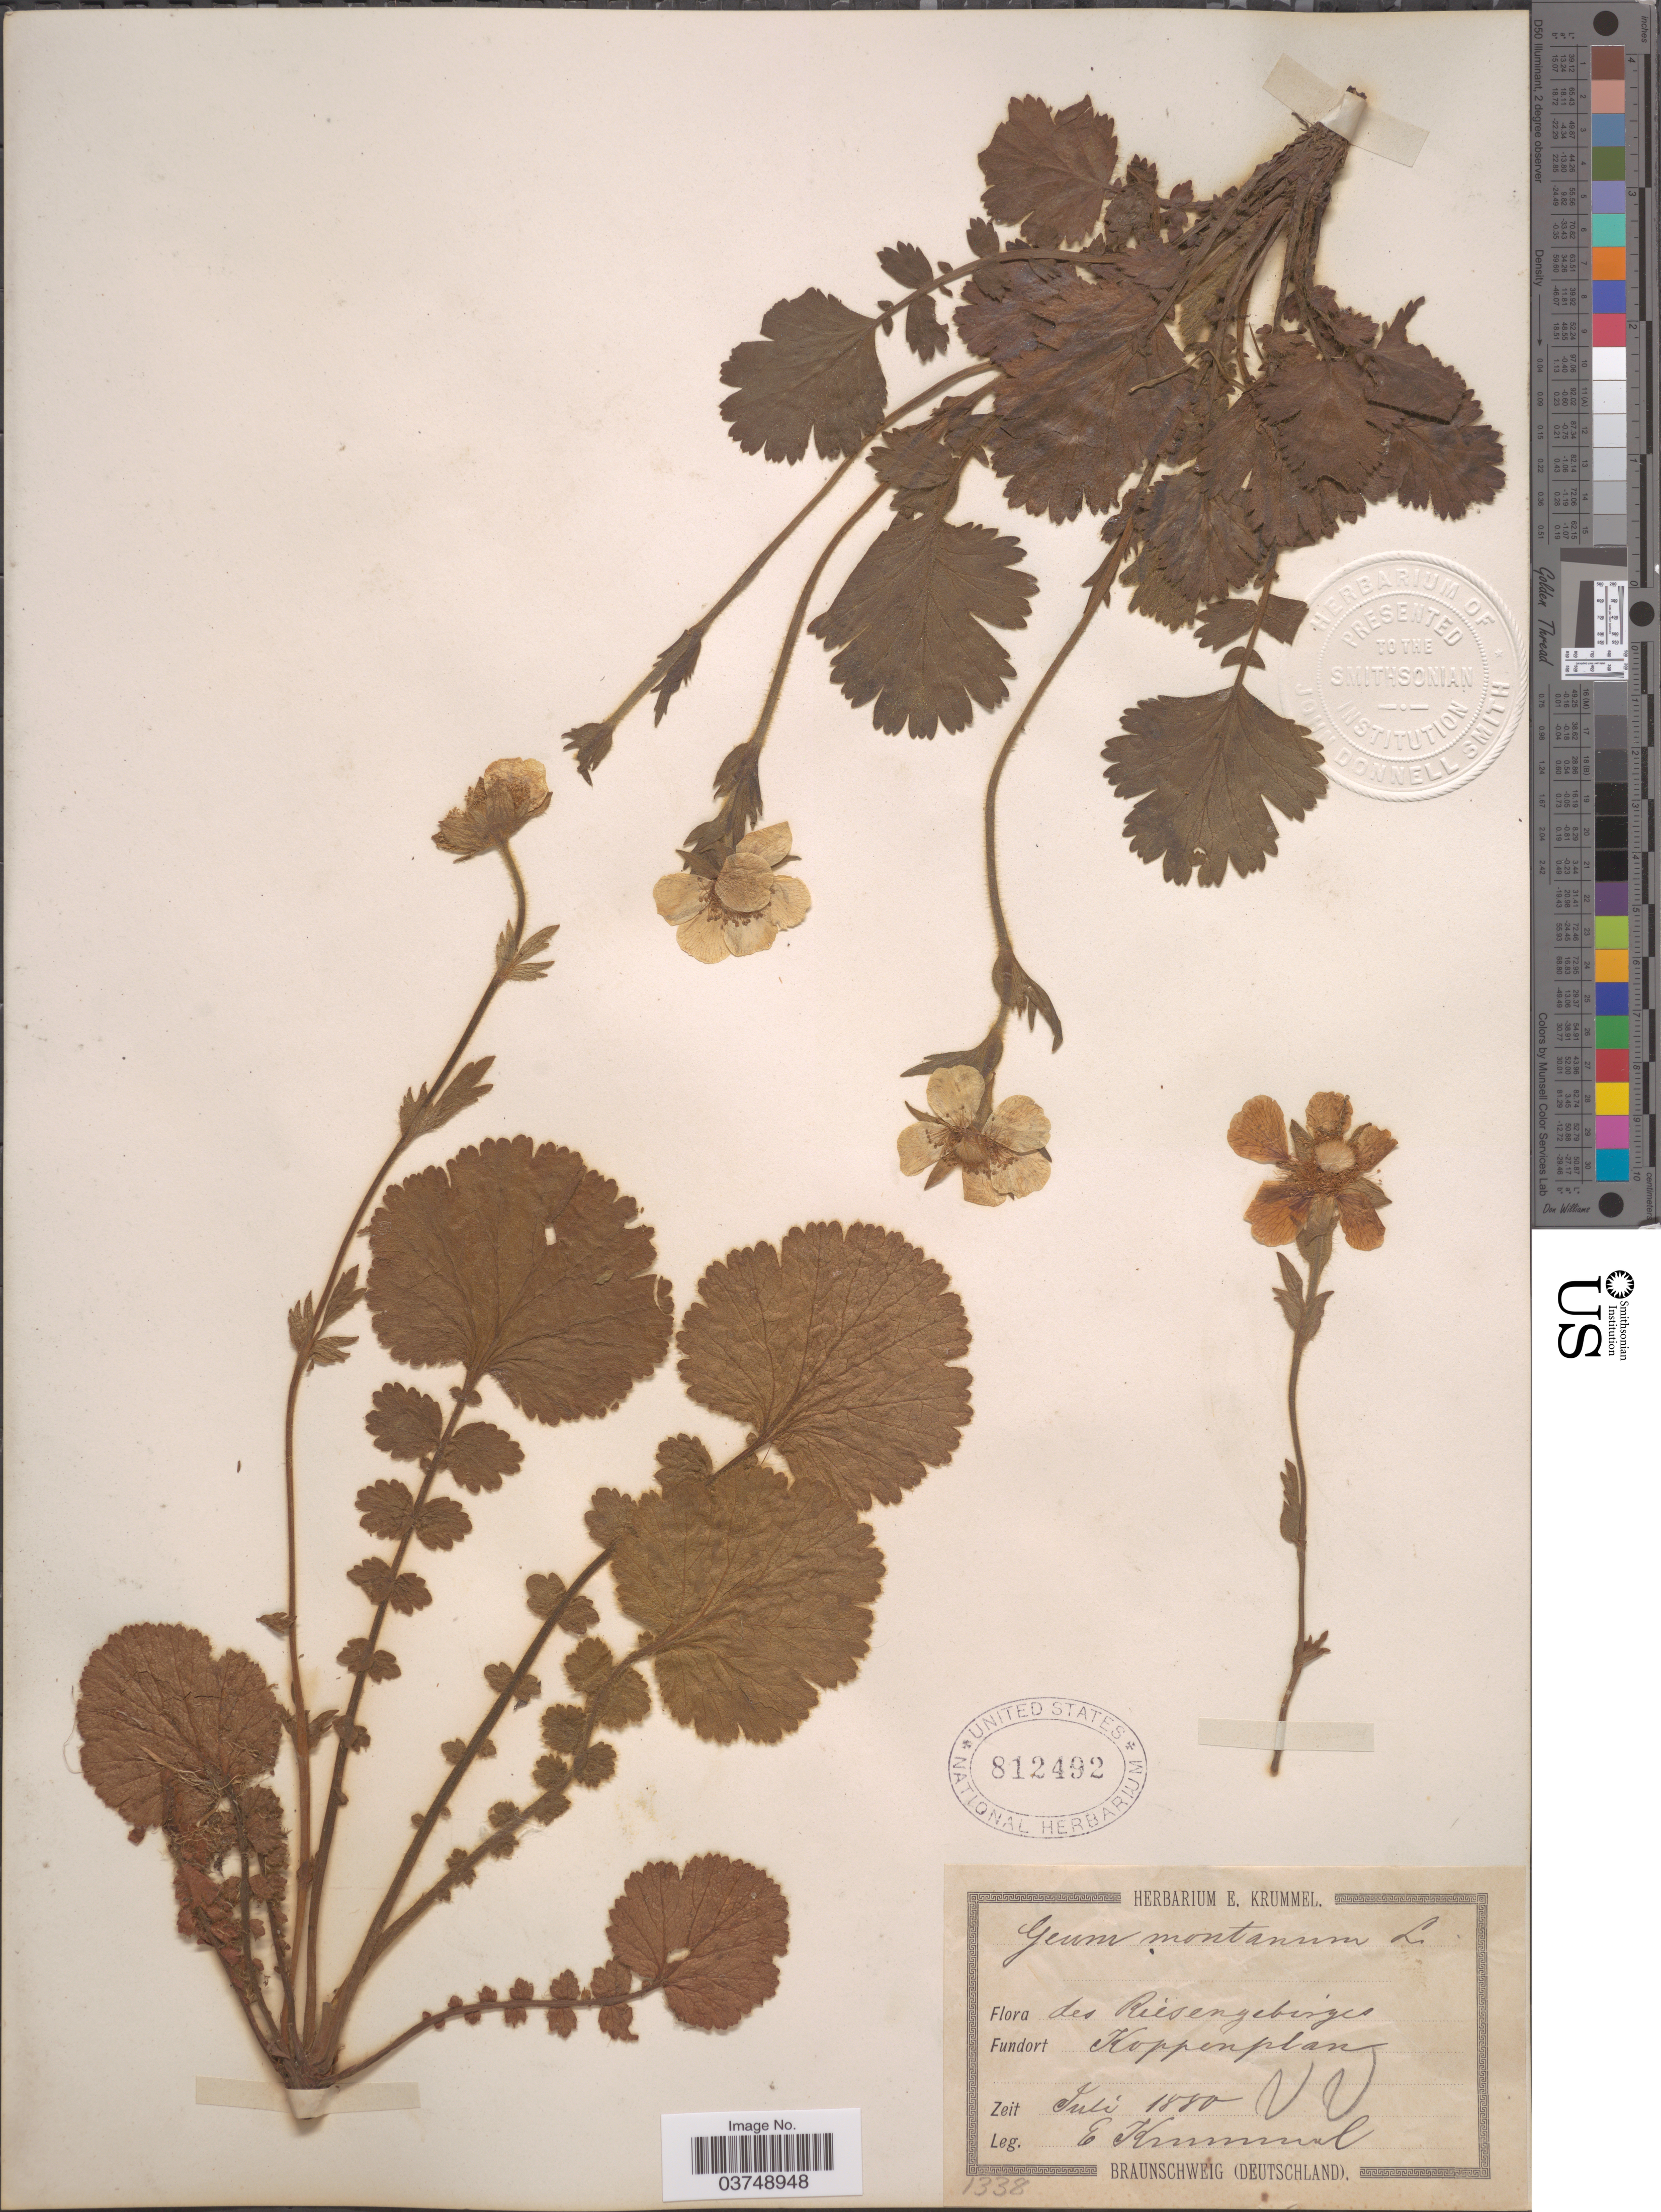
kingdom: Plantae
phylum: Tracheophyta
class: Magnoliopsida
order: Rosales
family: Rosaceae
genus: Geum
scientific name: Geum montanum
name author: L.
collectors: E. Krummel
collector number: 1338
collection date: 1880-07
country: Czechia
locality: Riesengebirges. Koppenplan.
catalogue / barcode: US 812492